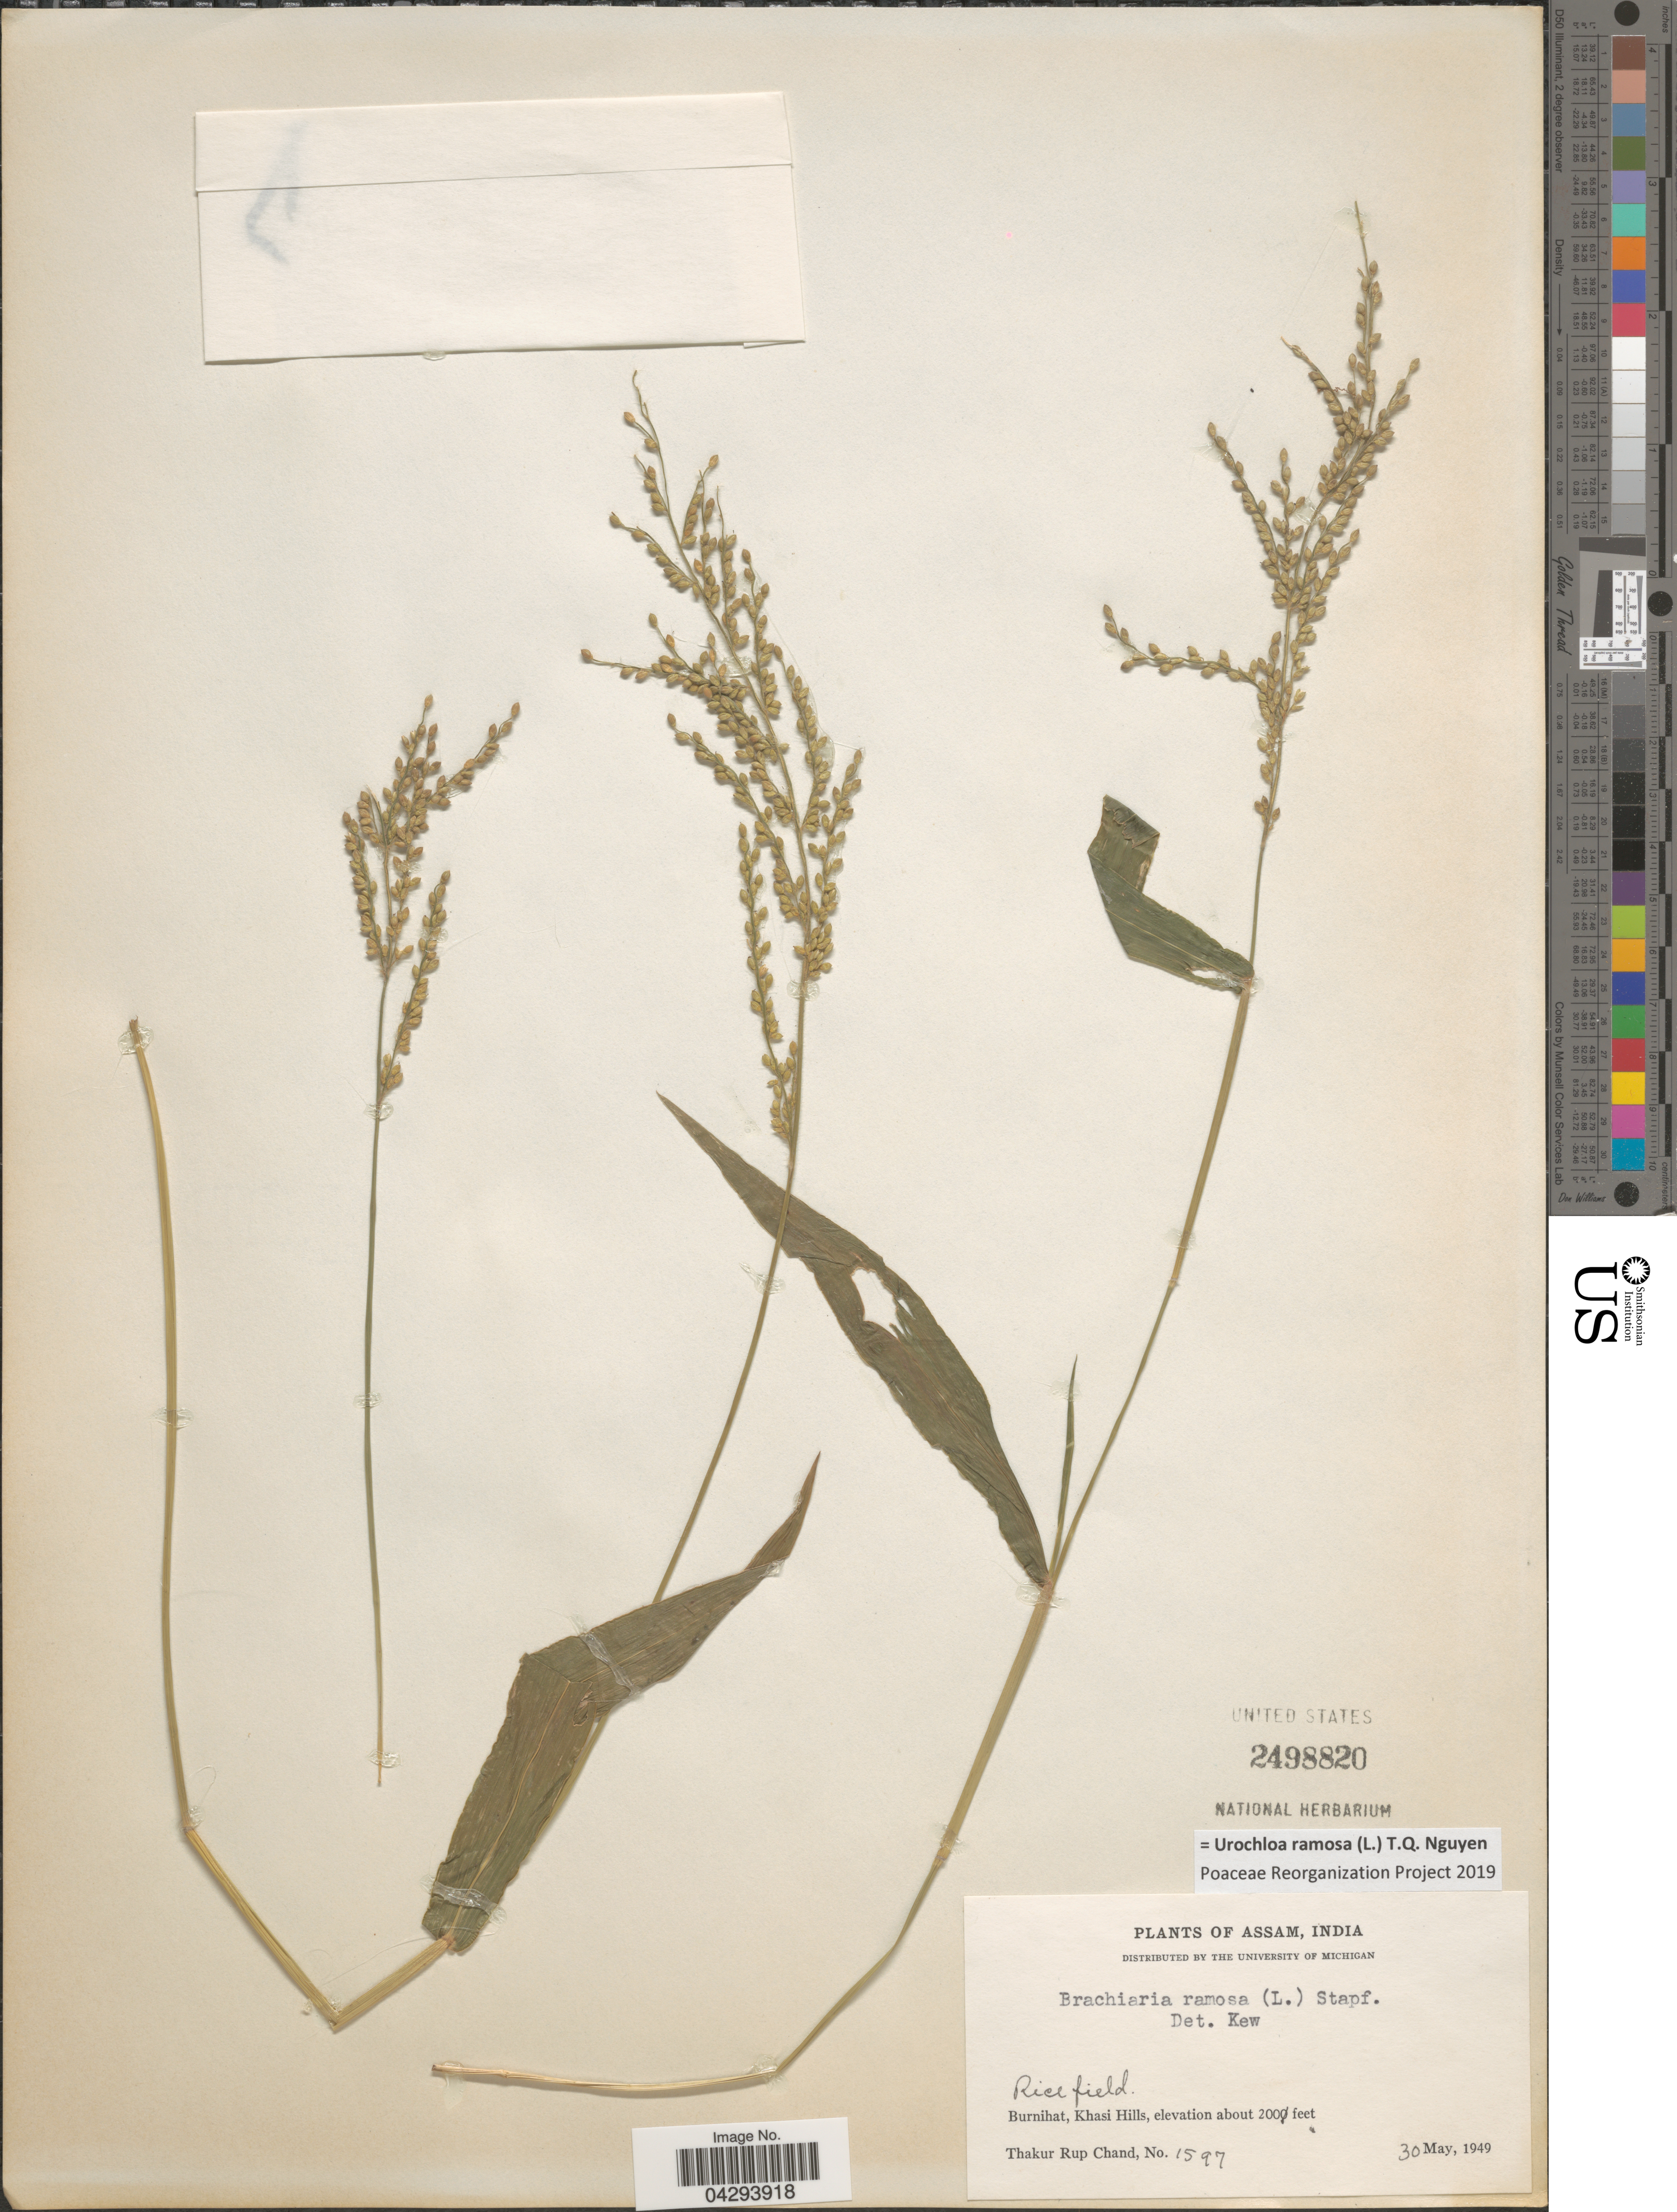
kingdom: Plantae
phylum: Tracheophyta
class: Liliopsida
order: Poales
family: Poaceae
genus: Urochloa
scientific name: Urochloa ramosa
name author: T.Q. Nguyen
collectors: T. R. Chand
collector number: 1597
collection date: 1949-05-30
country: India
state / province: Meghalaya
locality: Burnihat, Khasi Hills.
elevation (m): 61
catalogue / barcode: US 2498820